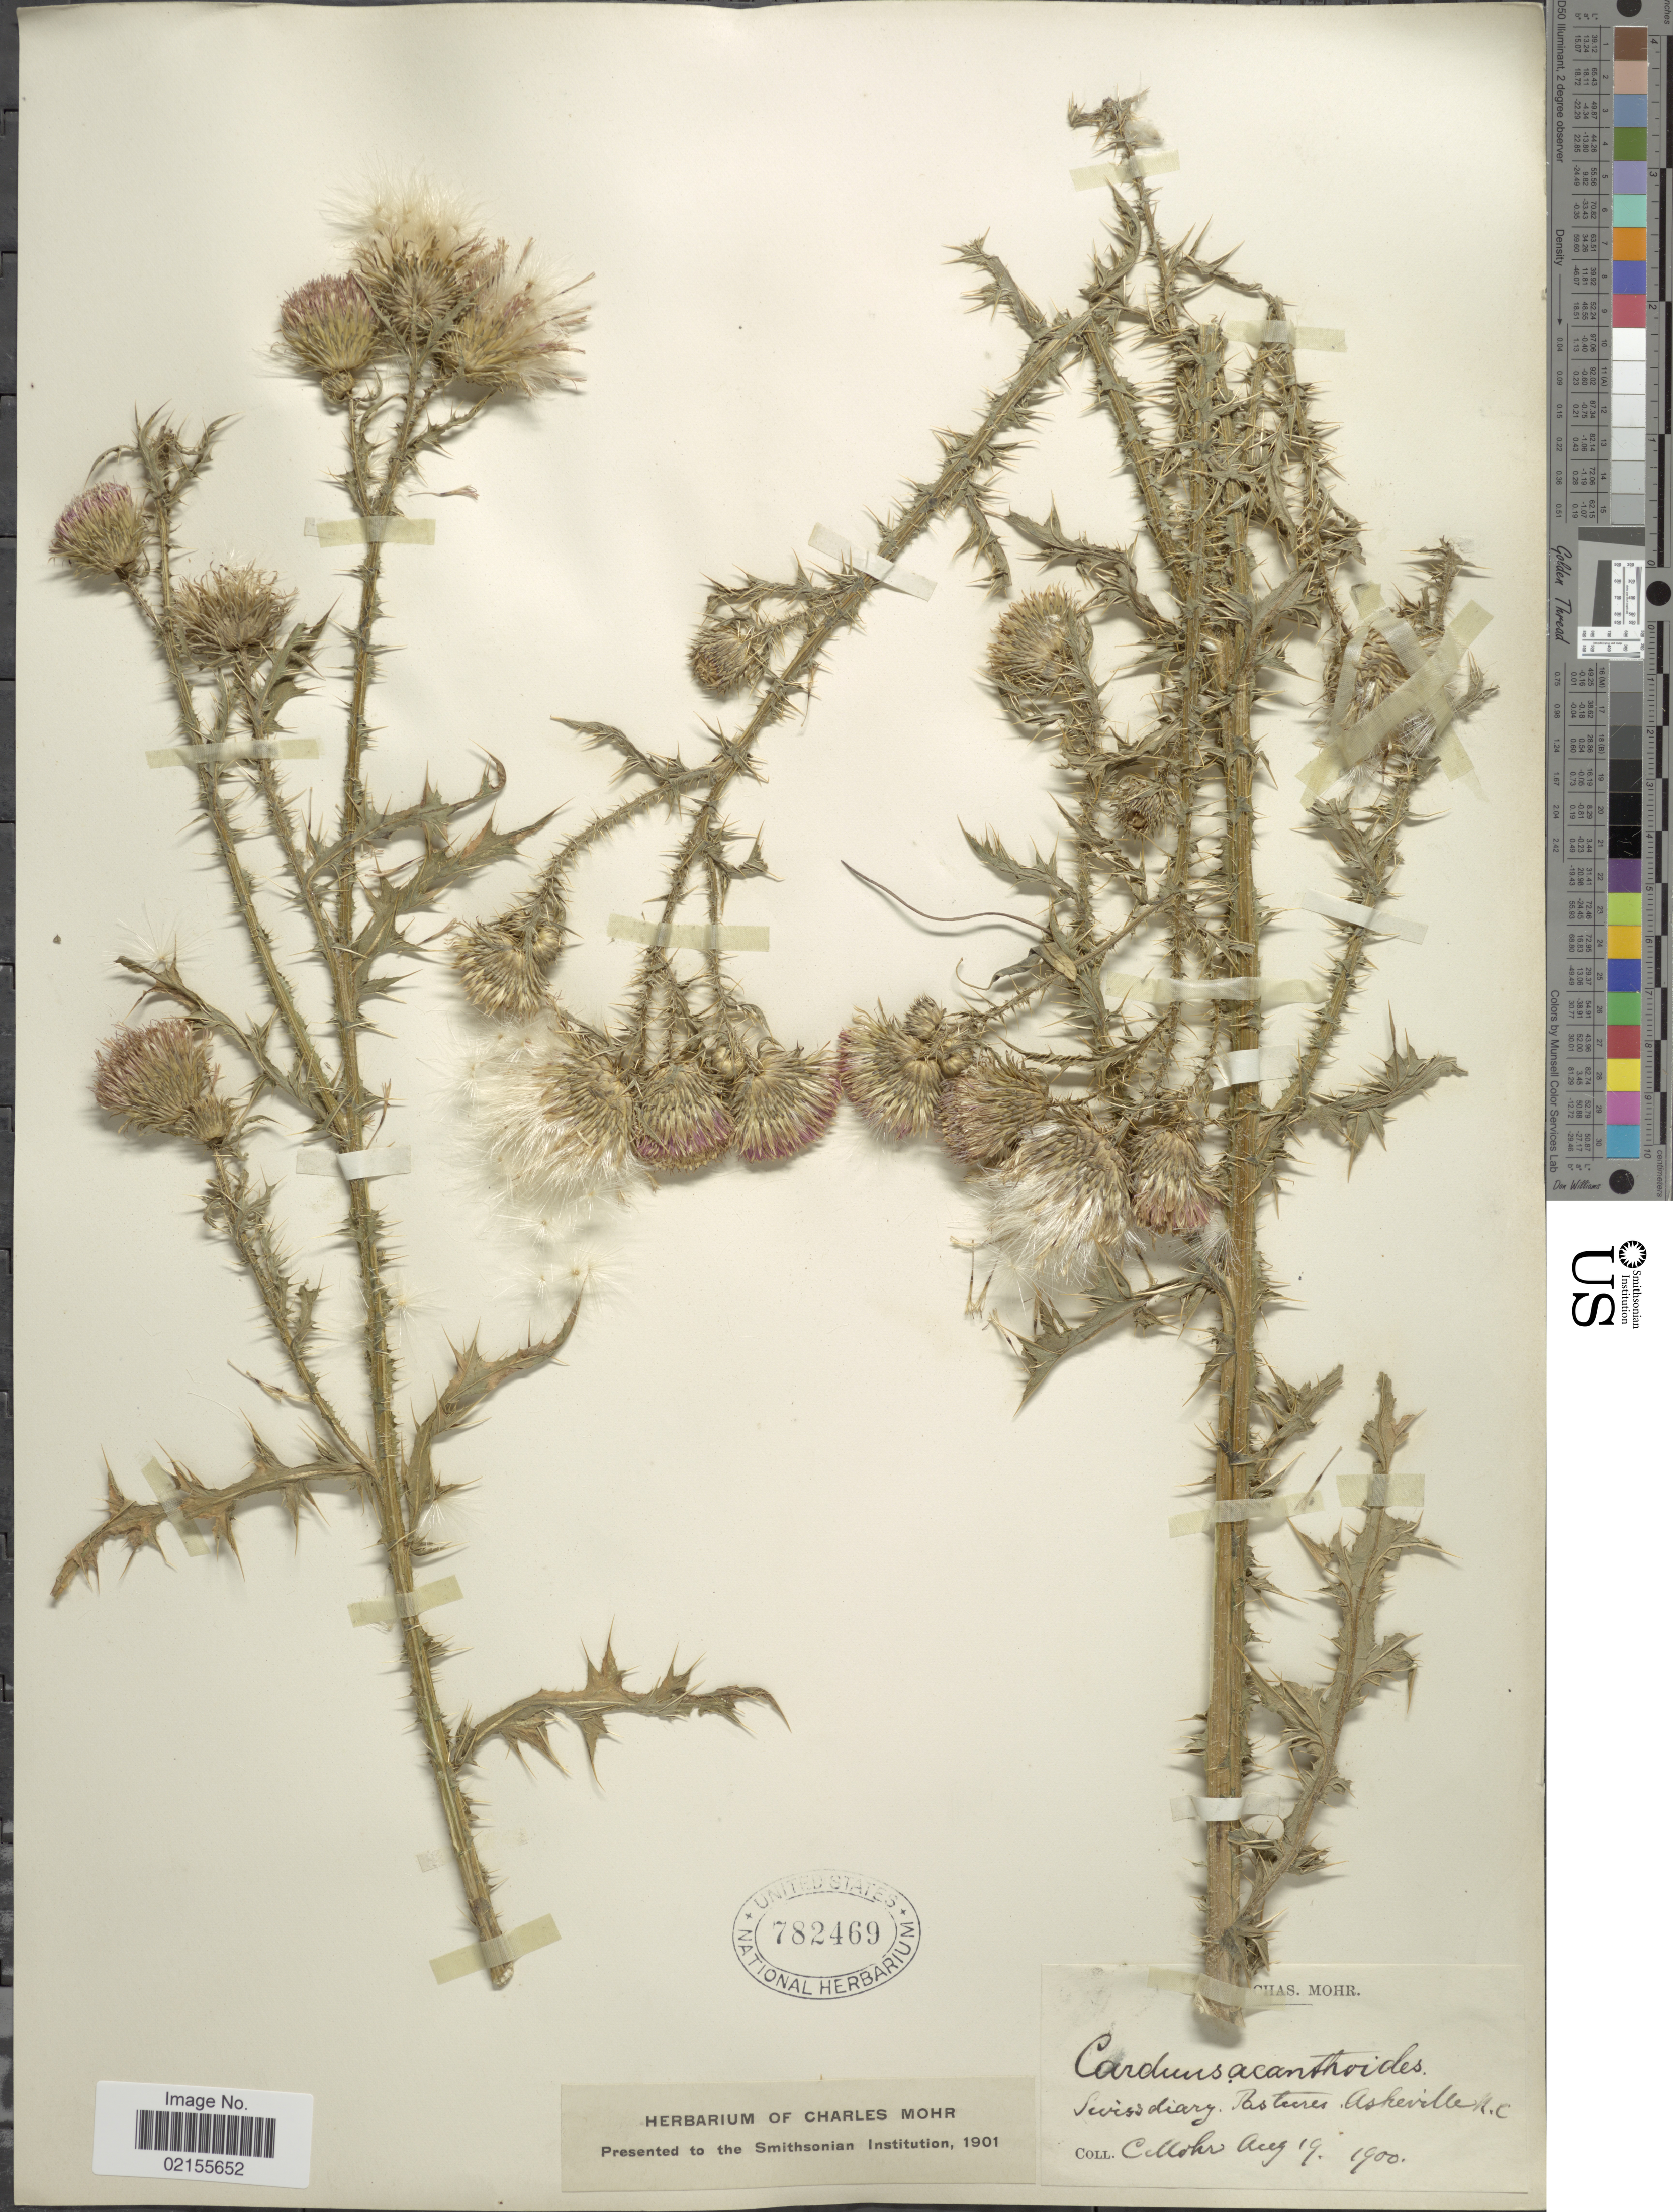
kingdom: Plantae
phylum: Tracheophyta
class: Magnoliopsida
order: Asterales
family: Asteraceae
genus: Carduus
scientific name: Carduus acanthoides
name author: L.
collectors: Mohr, C. T. (herbarium)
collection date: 1900-08-19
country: United States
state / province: North Carolina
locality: Swiss diary, Pastures Asheville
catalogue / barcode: US 782469